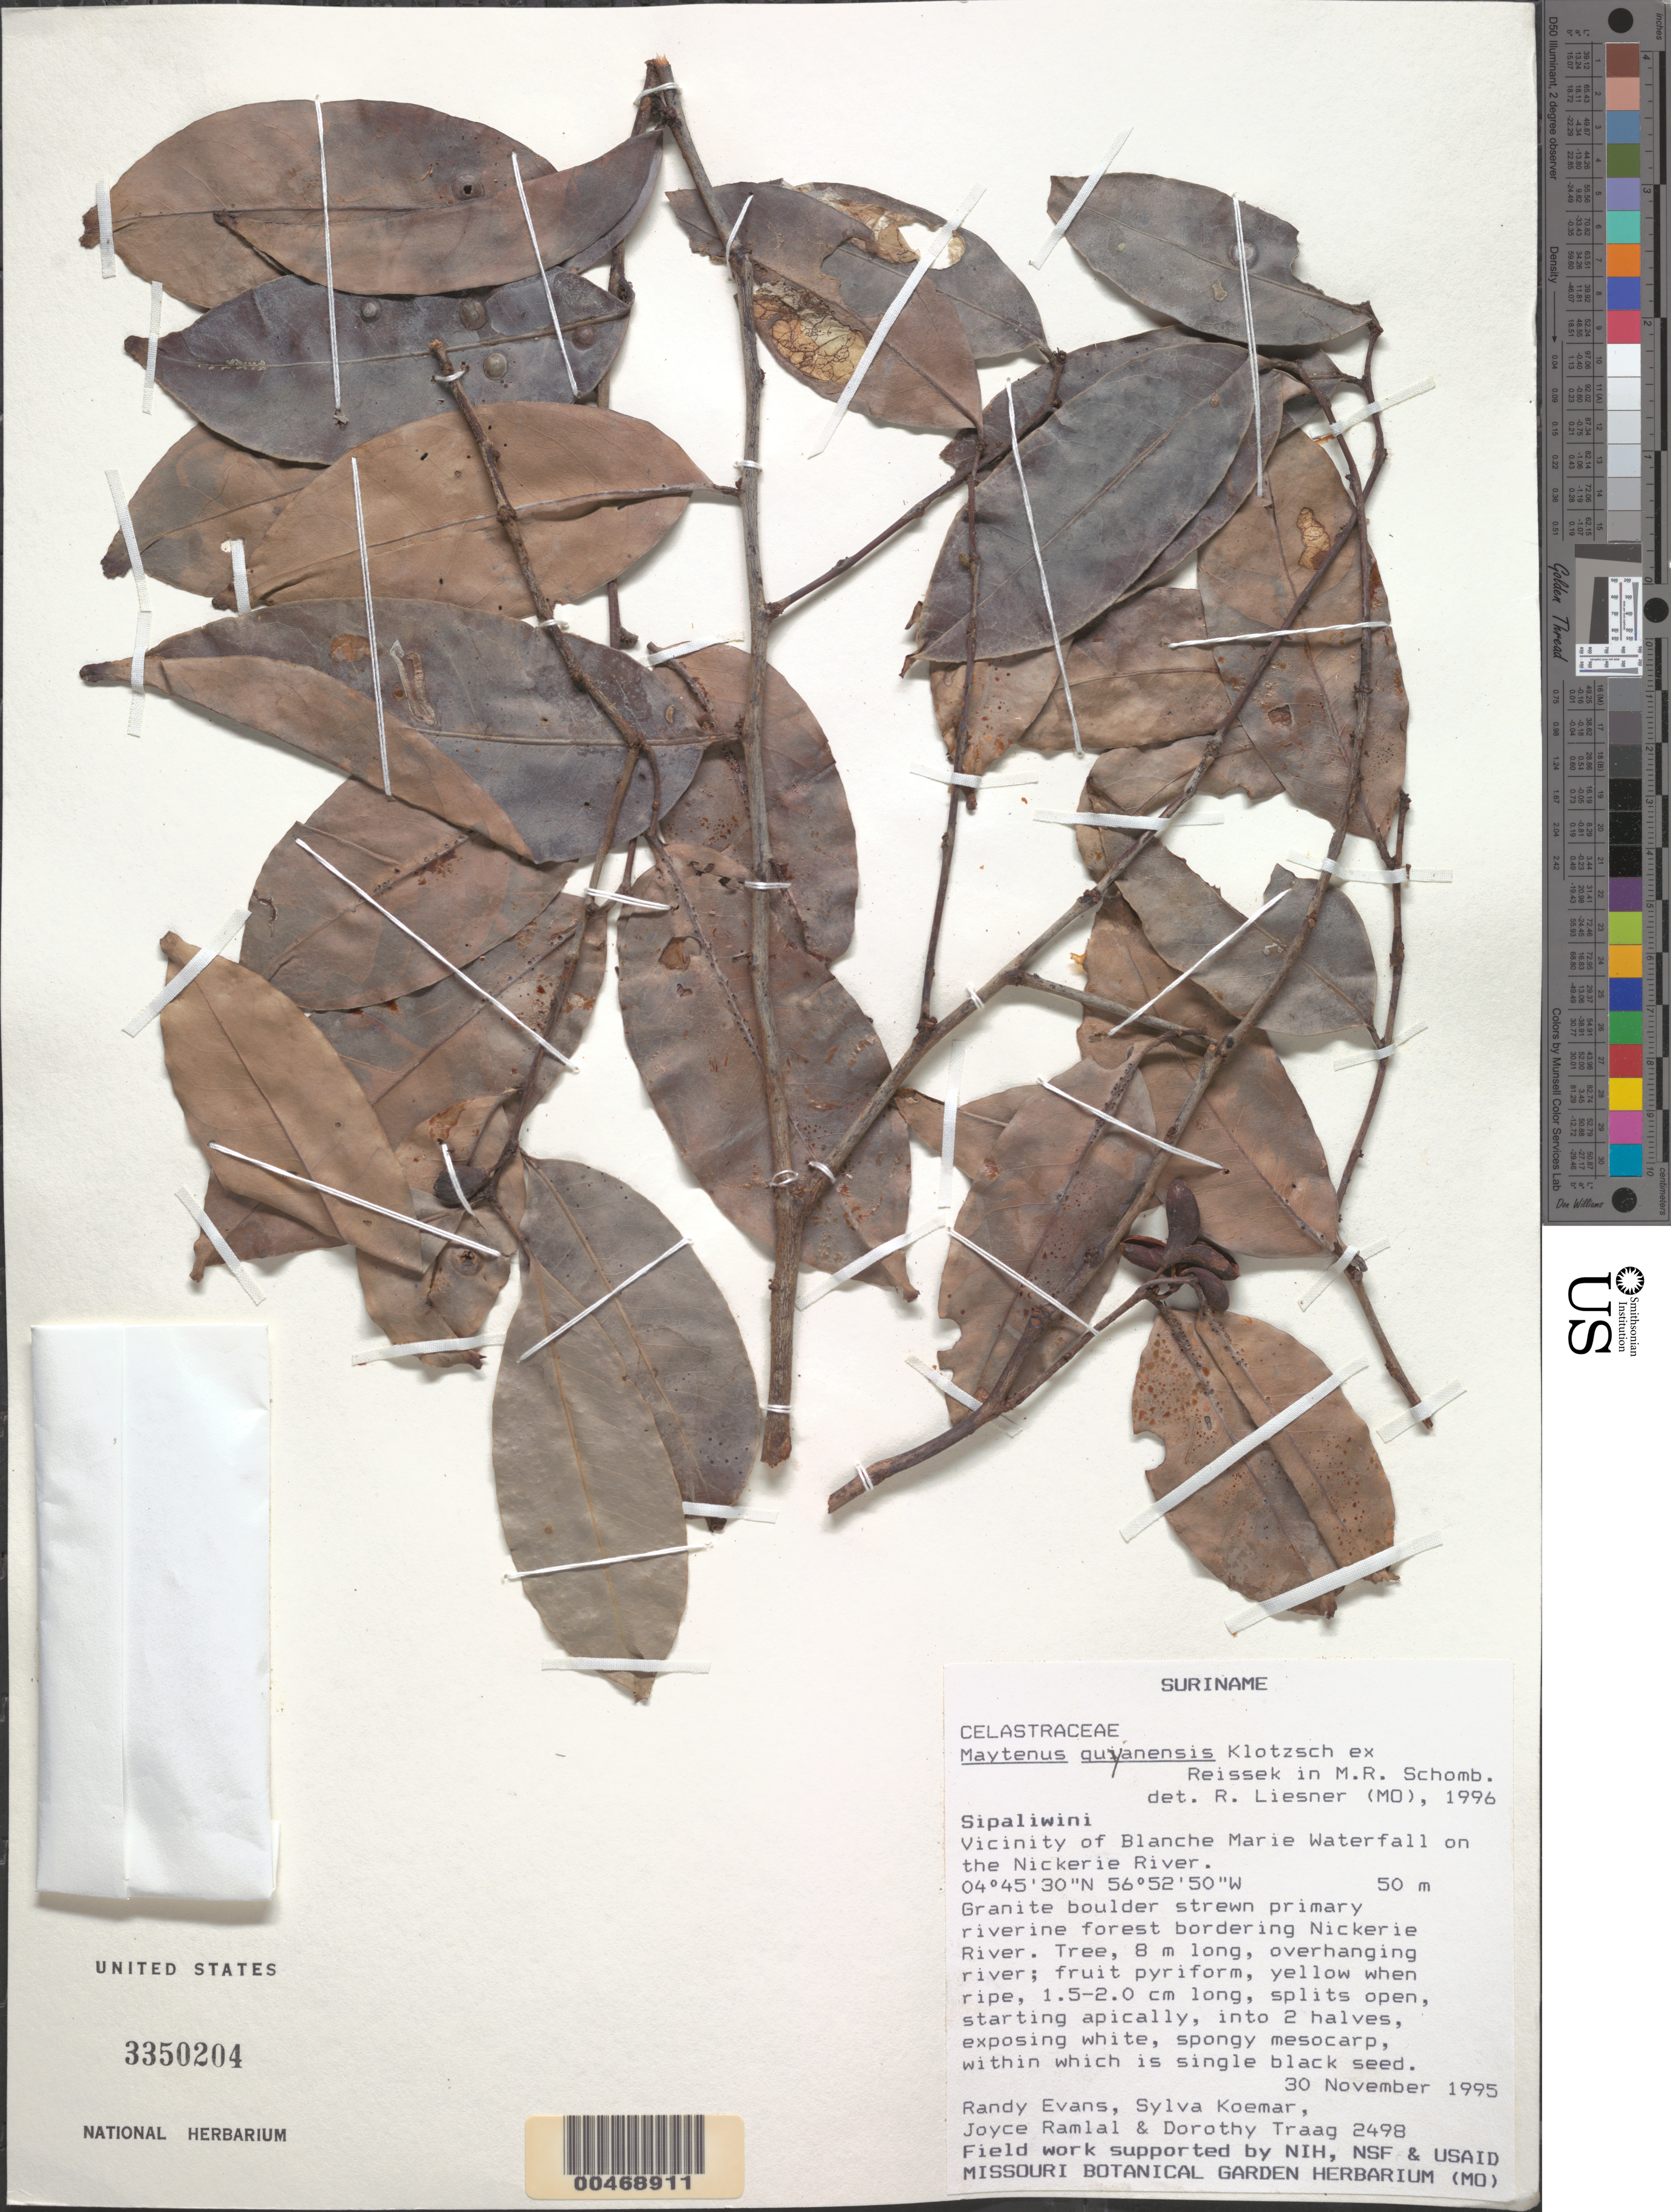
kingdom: Plantae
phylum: Tracheophyta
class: Magnoliopsida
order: Celastrales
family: Celastraceae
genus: Maytenus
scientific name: Maytenus guyanensis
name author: Klotzsch ex Reissek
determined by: Liesner, R. L.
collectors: R. Evans, S. Koemar, J. Ramlal & D. Traag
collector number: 2498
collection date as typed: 30-Nov-95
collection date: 1995-11-30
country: Suriname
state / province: Sipaliwini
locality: Blanche Marie Waterfall, vic., on Nickerie R.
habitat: Granite boulder strewn primary riverine forest bordering Nickerie River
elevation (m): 50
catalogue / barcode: US 3350204